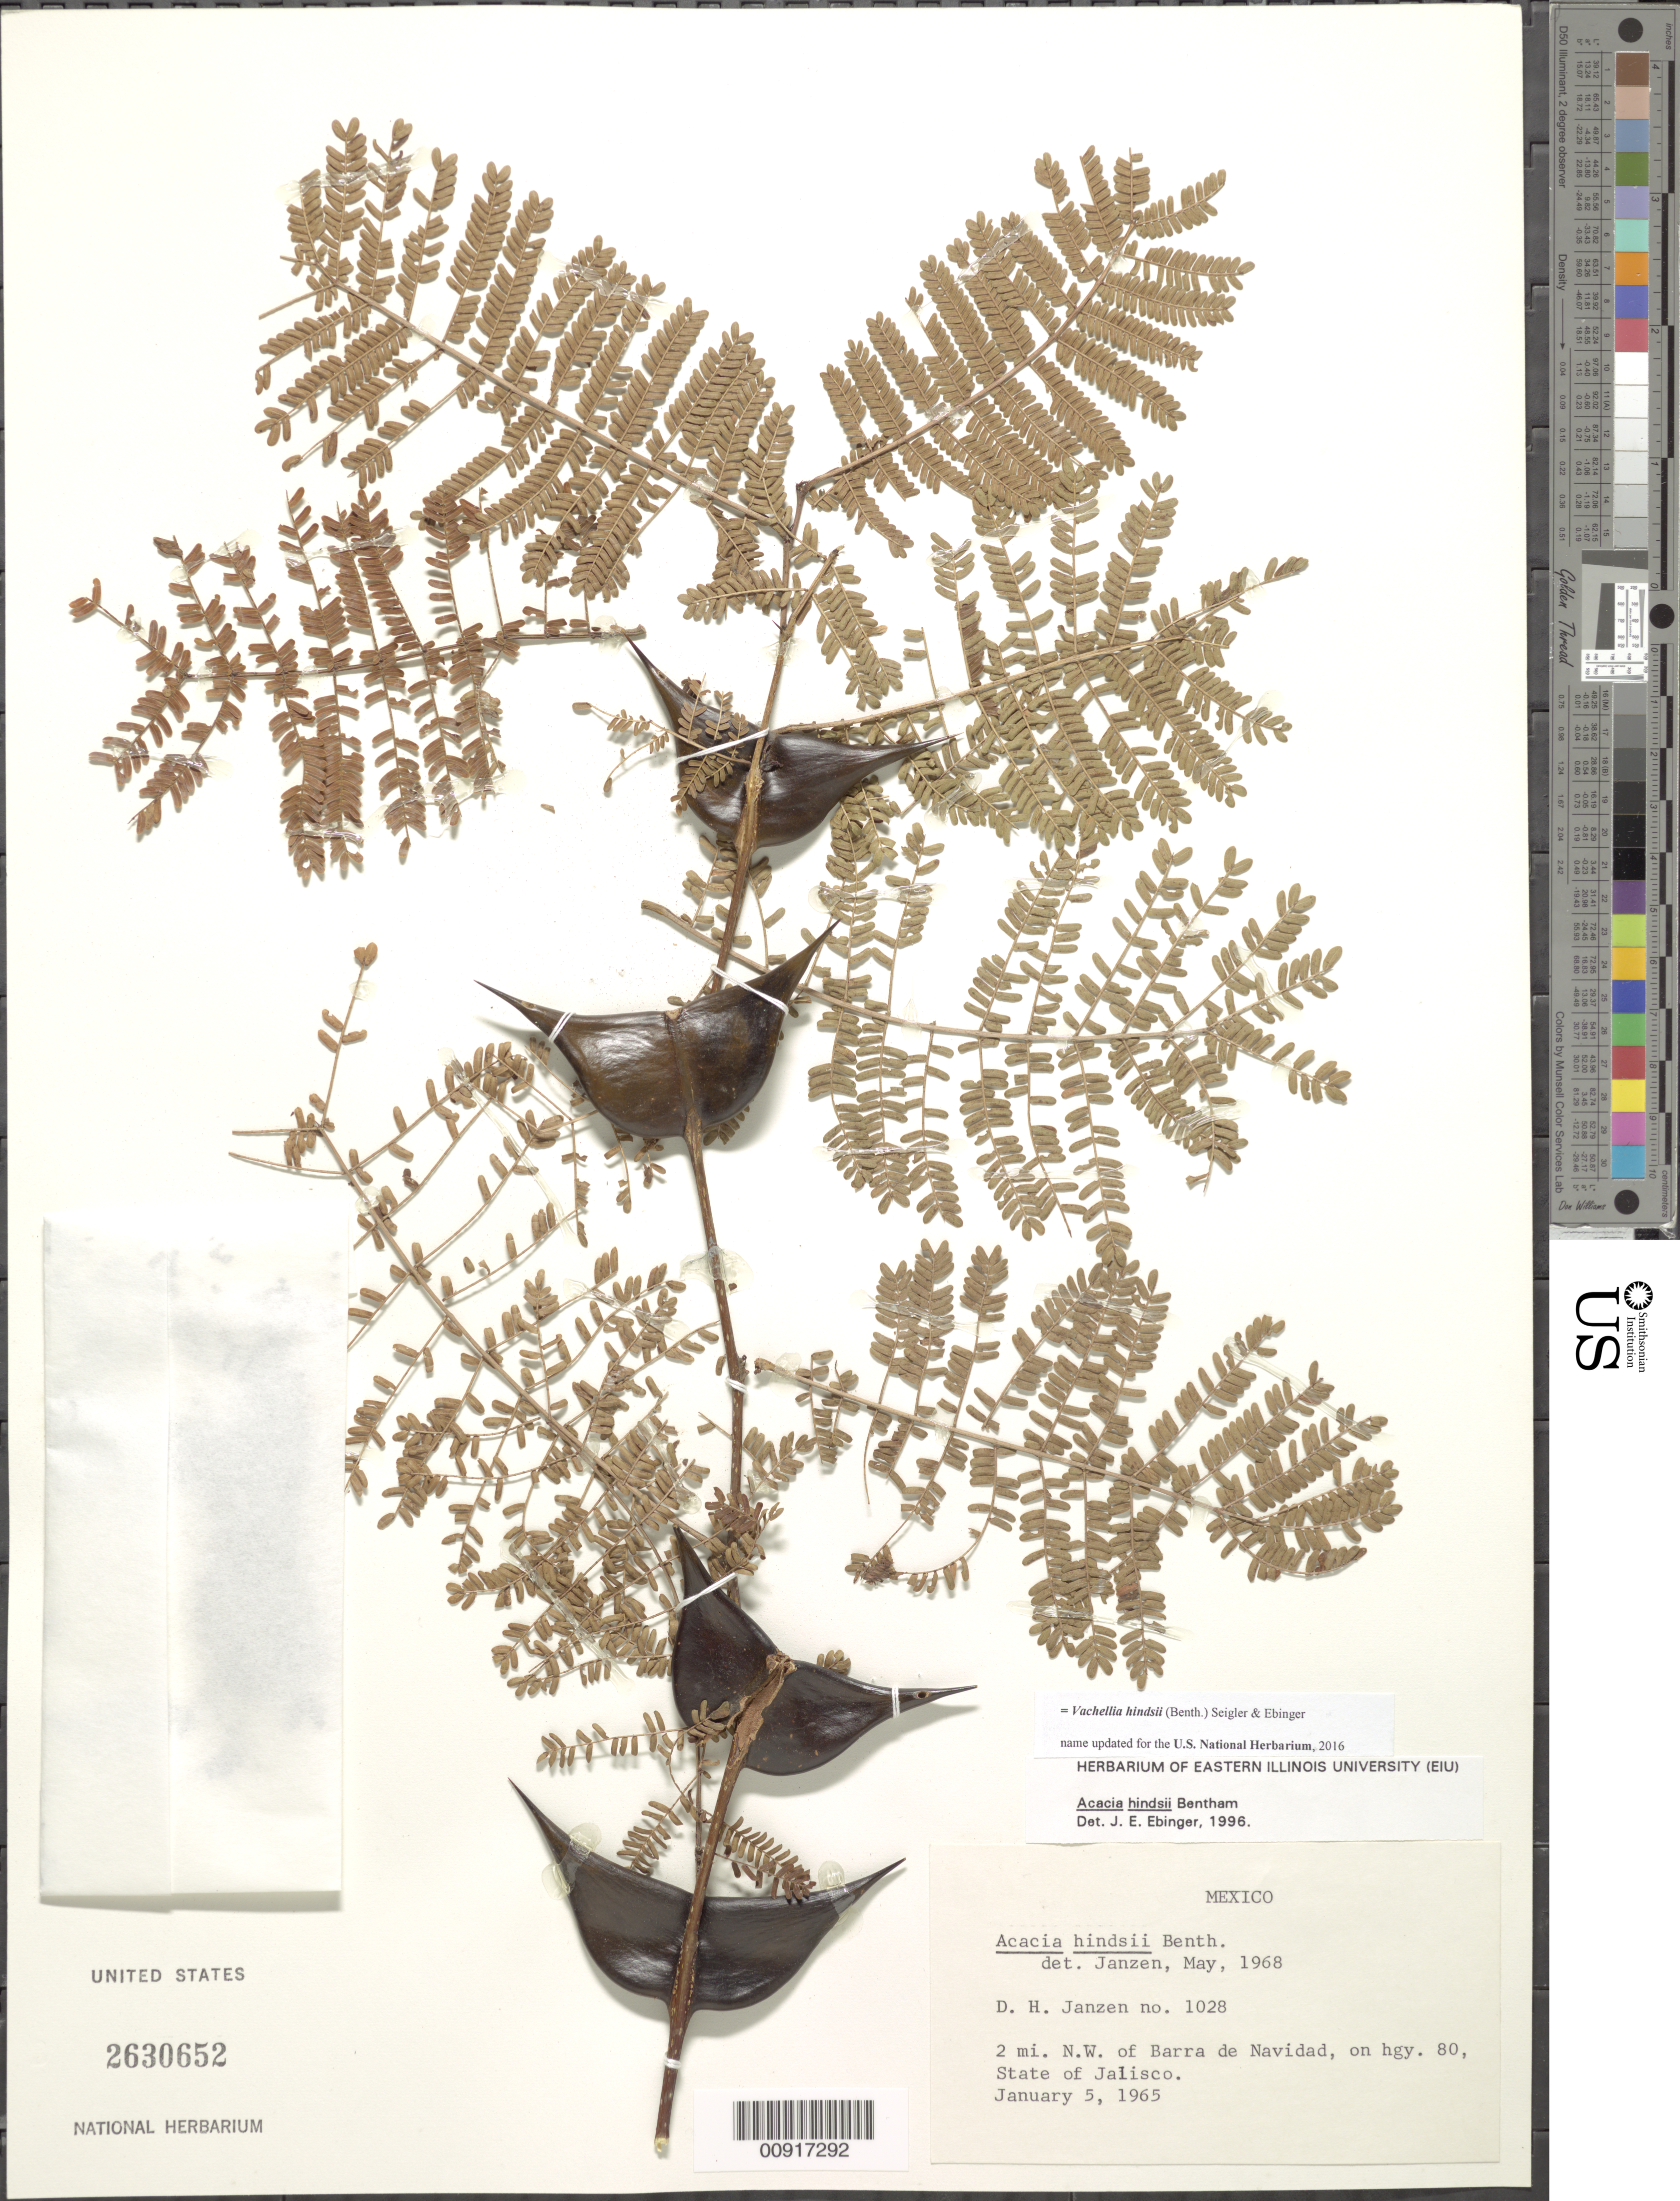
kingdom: Plantae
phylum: Tracheophyta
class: Magnoliopsida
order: Fabales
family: Fabaceae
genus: Vachellia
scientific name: Vachellia hindsii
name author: (Benth.) Seigler & Ebinger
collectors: D. Janzen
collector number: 1028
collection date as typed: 05 Jan 1965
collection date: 1965-01-05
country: Mexico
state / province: Jalisco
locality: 2 mi. NE of Barra de Navidad, on hwy. 80, State of Jalisco.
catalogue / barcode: US 2630652